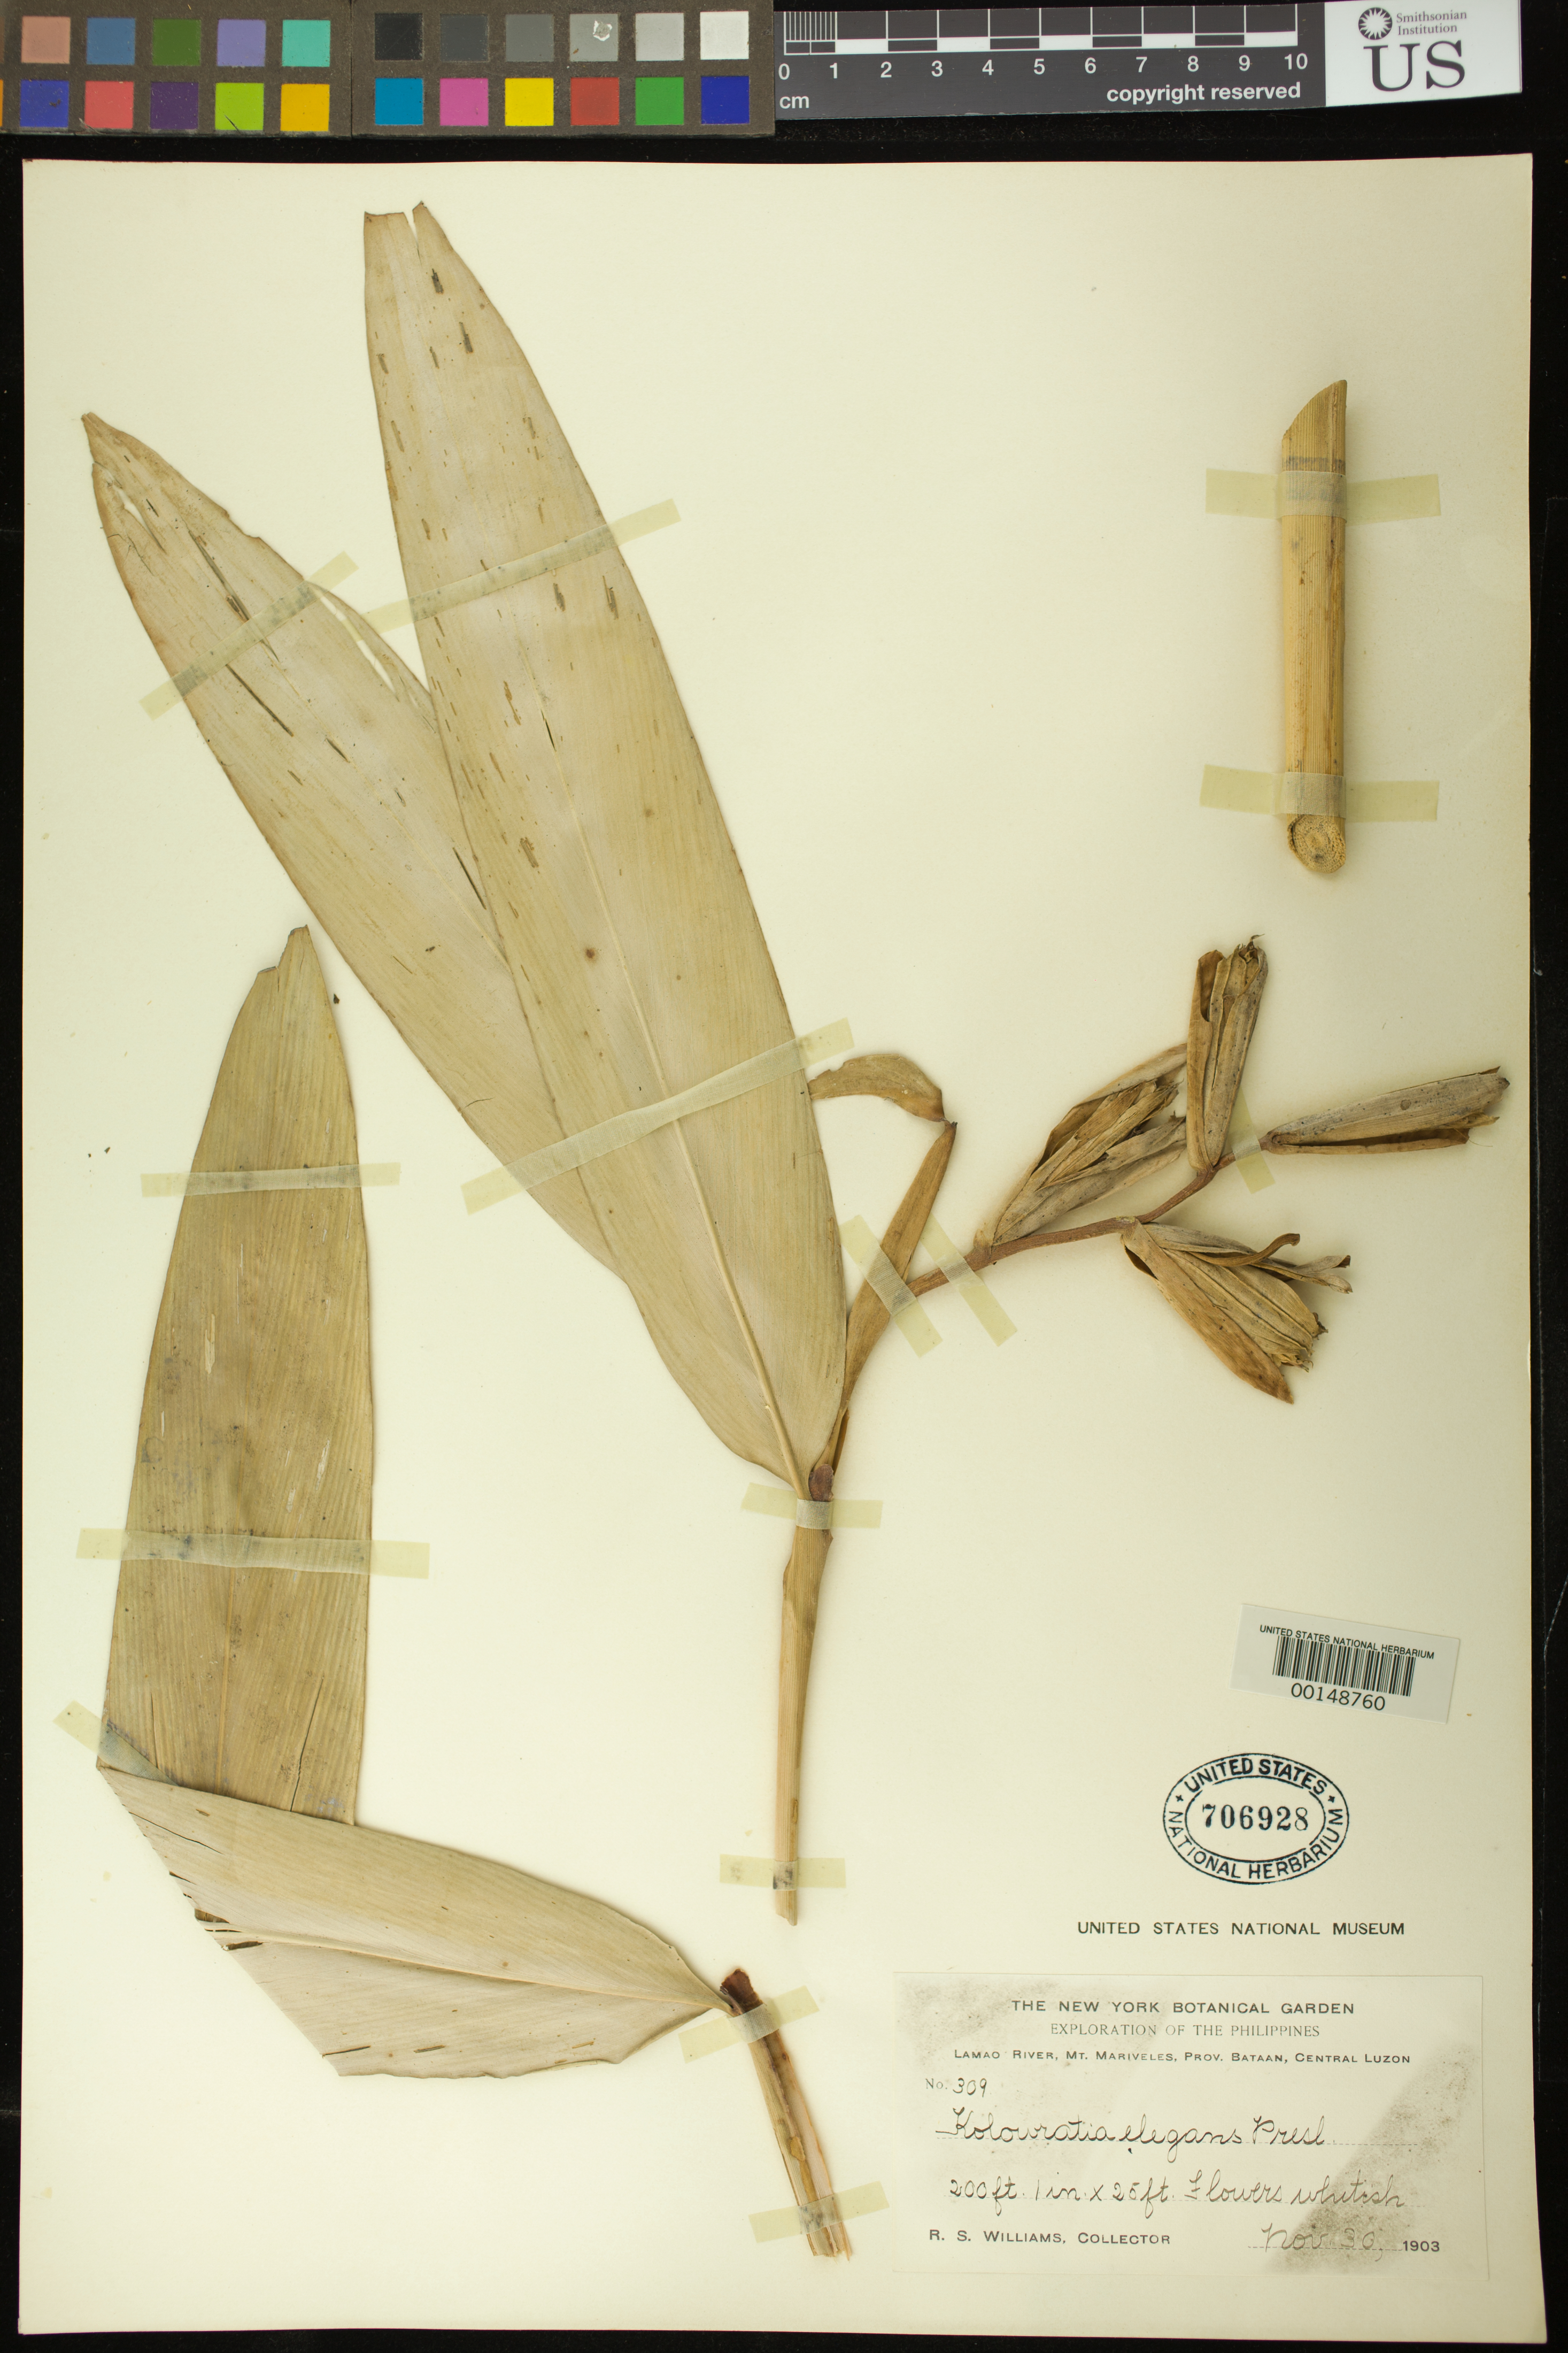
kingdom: Plantae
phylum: Tracheophyta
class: Liliopsida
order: Zingiberales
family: Zingiberaceae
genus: Alpinia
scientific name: Alpinia elegans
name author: (C. Presl) K. Schum.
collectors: R. S. Williams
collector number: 309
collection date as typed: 30 Nov 1903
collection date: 1903-11-30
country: Philippines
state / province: Central Luzon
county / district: Bataan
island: Luzon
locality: Lamao River, Mt. Mariveles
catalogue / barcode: US 706928